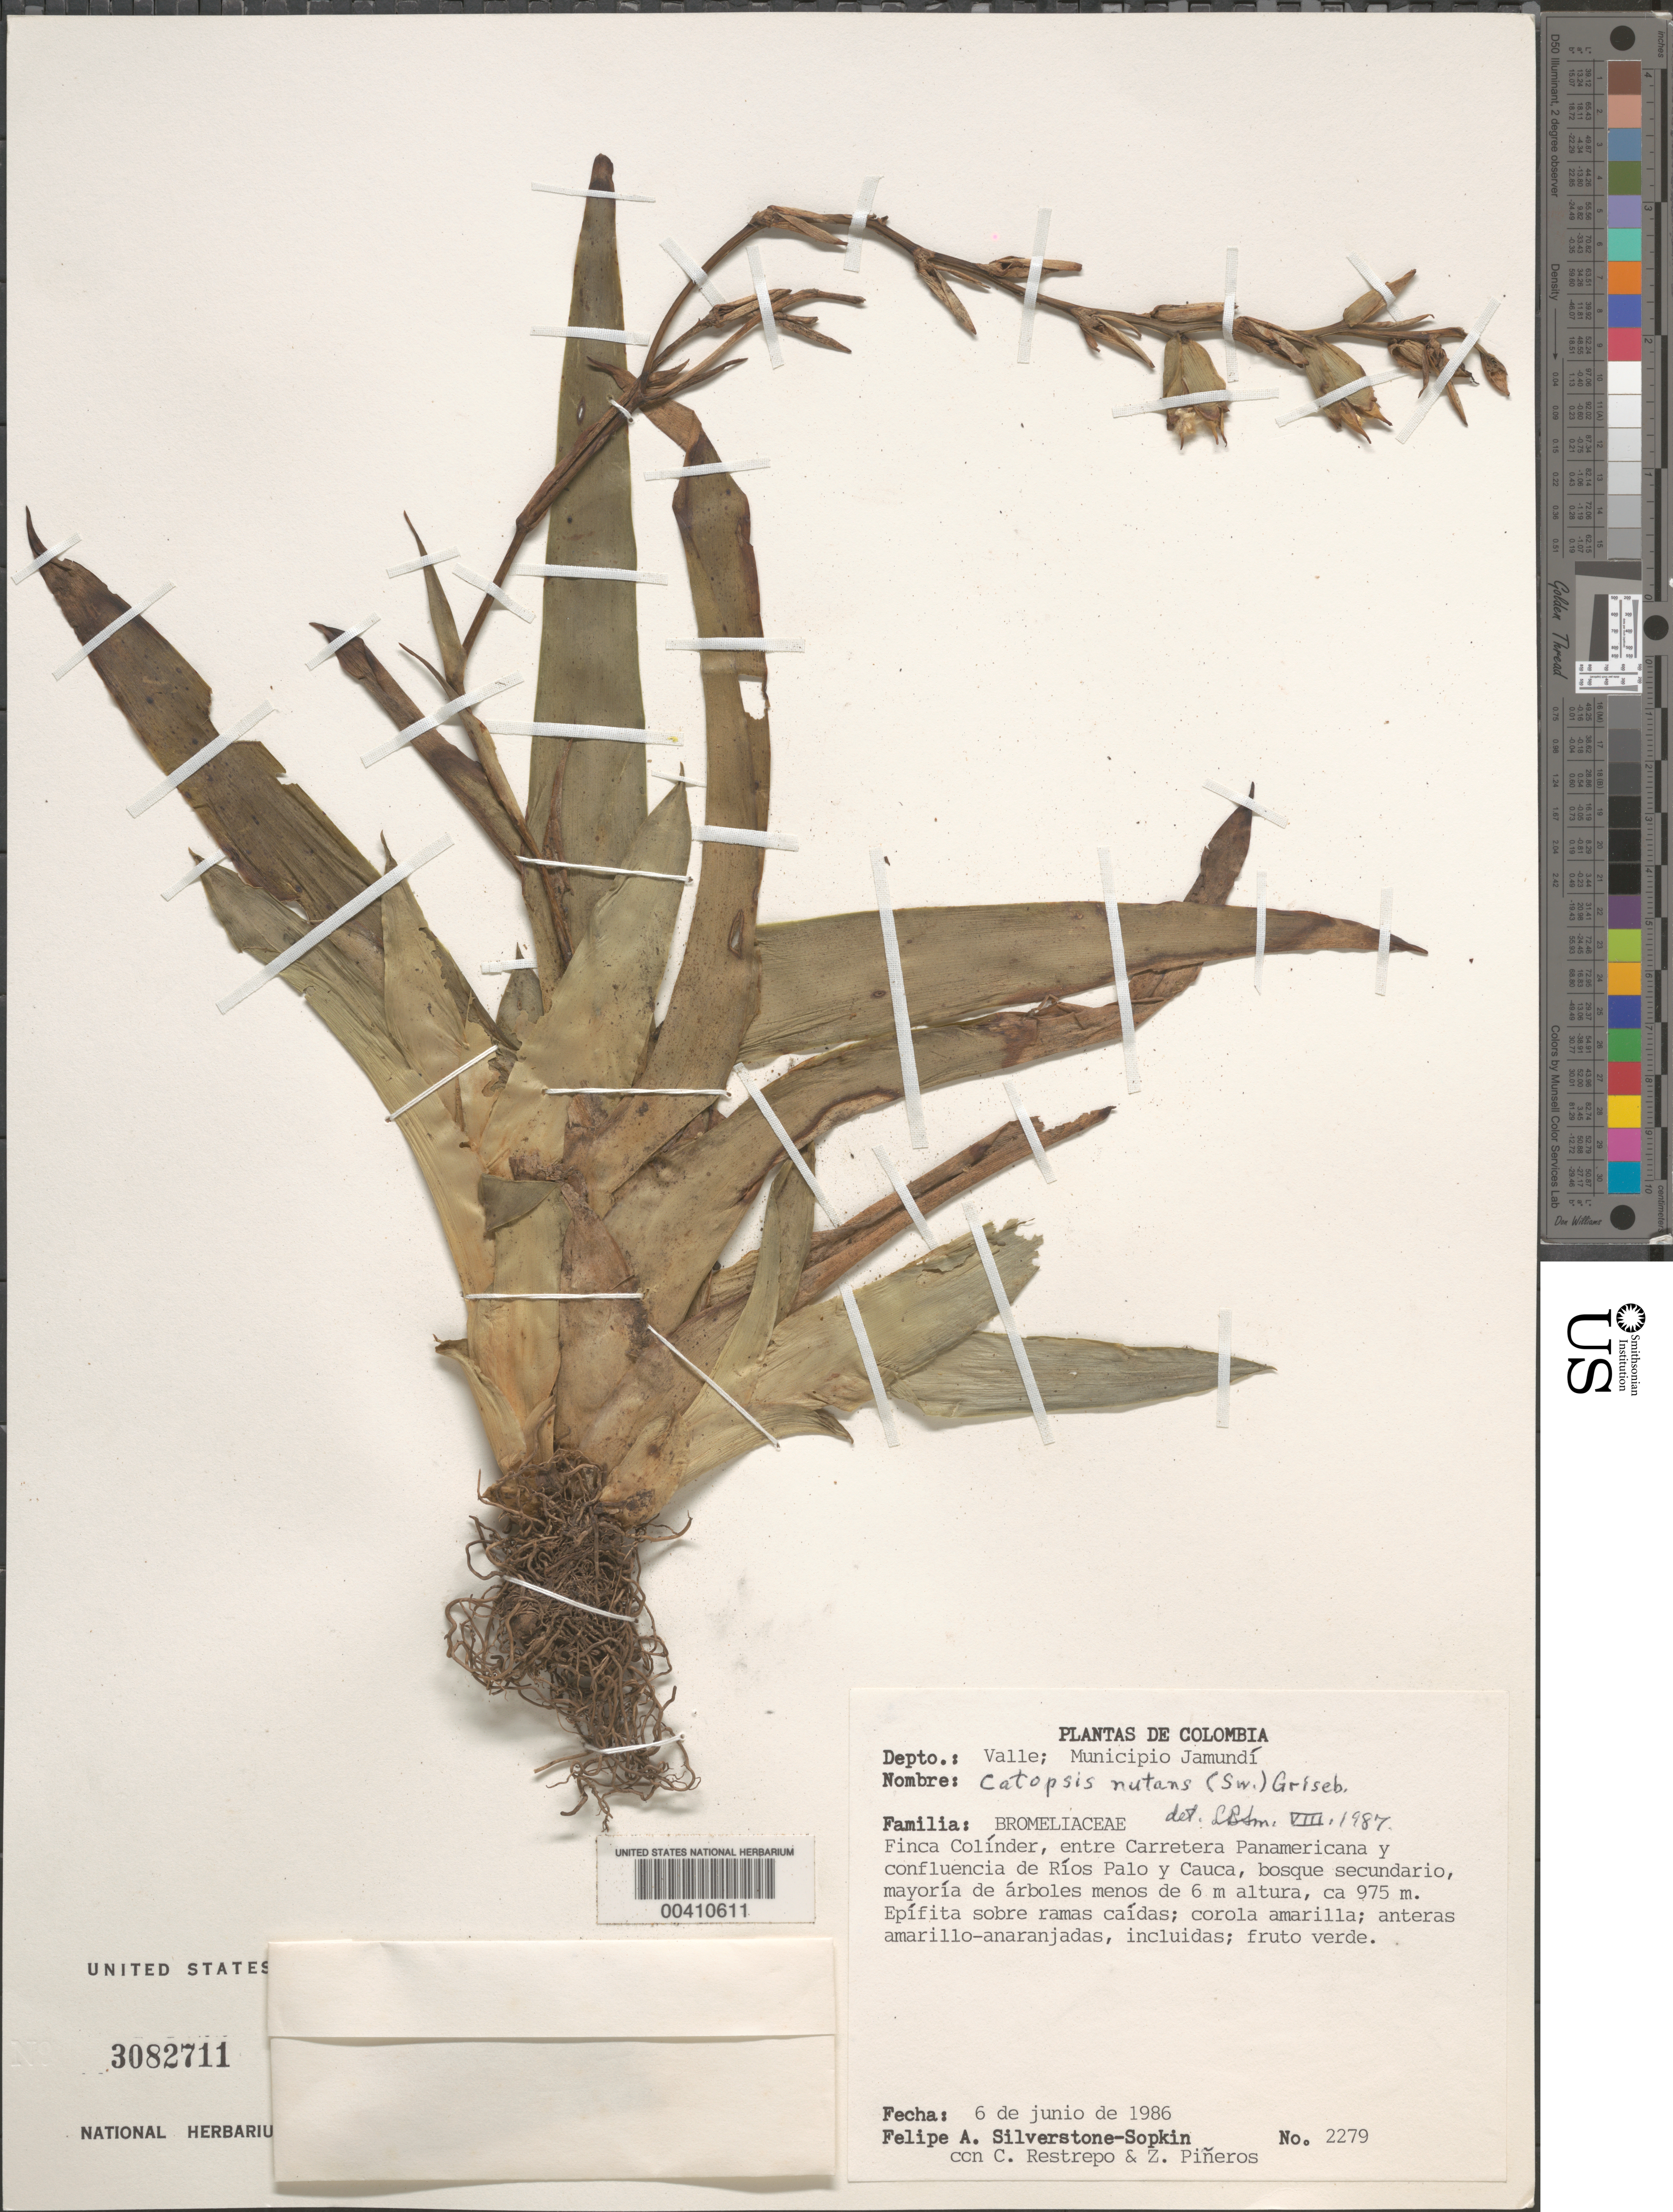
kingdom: Plantae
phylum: Tracheophyta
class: Liliopsida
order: Poales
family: Bromeliaceae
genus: Catopsis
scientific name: Catopsis nutans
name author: (Sw.) Griseb.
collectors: P. A. Silverstone-Sopkin, C. Restrepo & Z. Pineros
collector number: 2279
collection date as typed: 06 Jun 1986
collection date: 1986-06-06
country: Colombia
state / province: Valle del Cauca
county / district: Jamundí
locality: Municipio jamundi, Finca colinder, entre Carretera panAmericana y confluencia de Rios Palo y Cauca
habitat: Epifita sobre ramas caidas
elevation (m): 975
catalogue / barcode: US 3082711